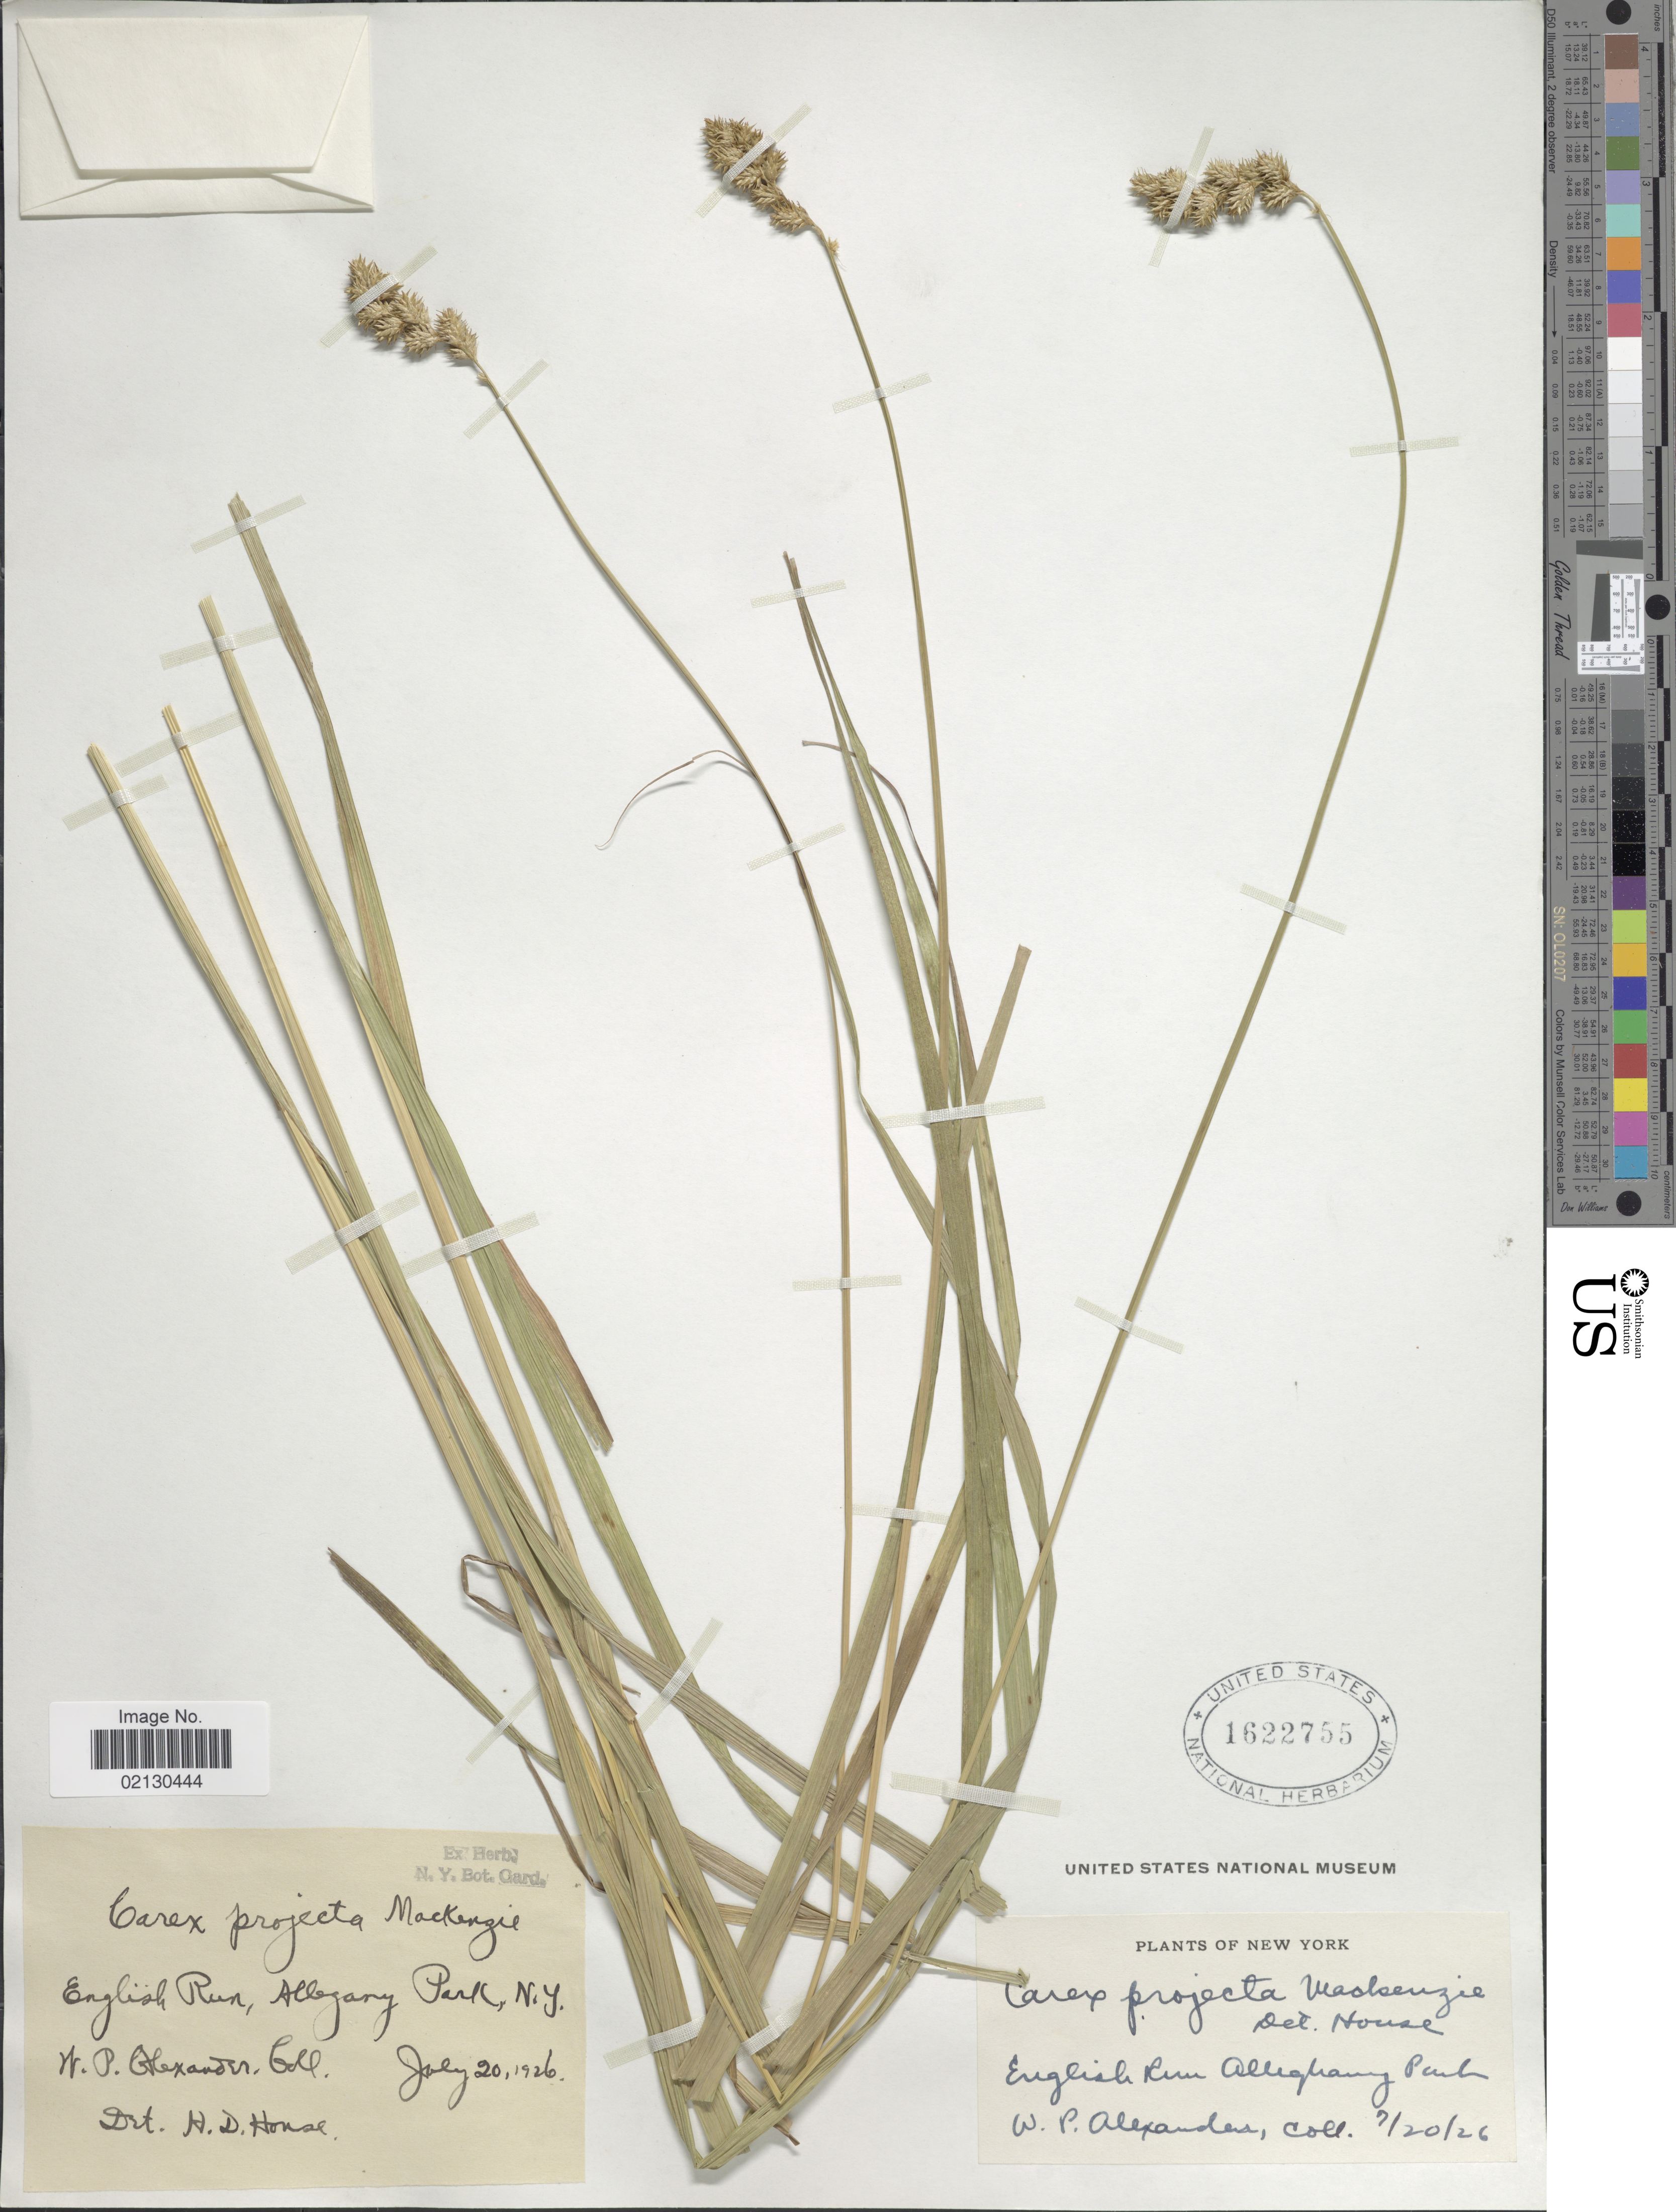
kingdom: Plantae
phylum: Tracheophyta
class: Liliopsida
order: Poales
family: Cyperaceae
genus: Carex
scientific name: Carex projecta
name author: Mack.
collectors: W. P. Alexander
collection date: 1926-07-20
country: United States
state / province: New York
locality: English Run, Alleghany Park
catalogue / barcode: US 1622755